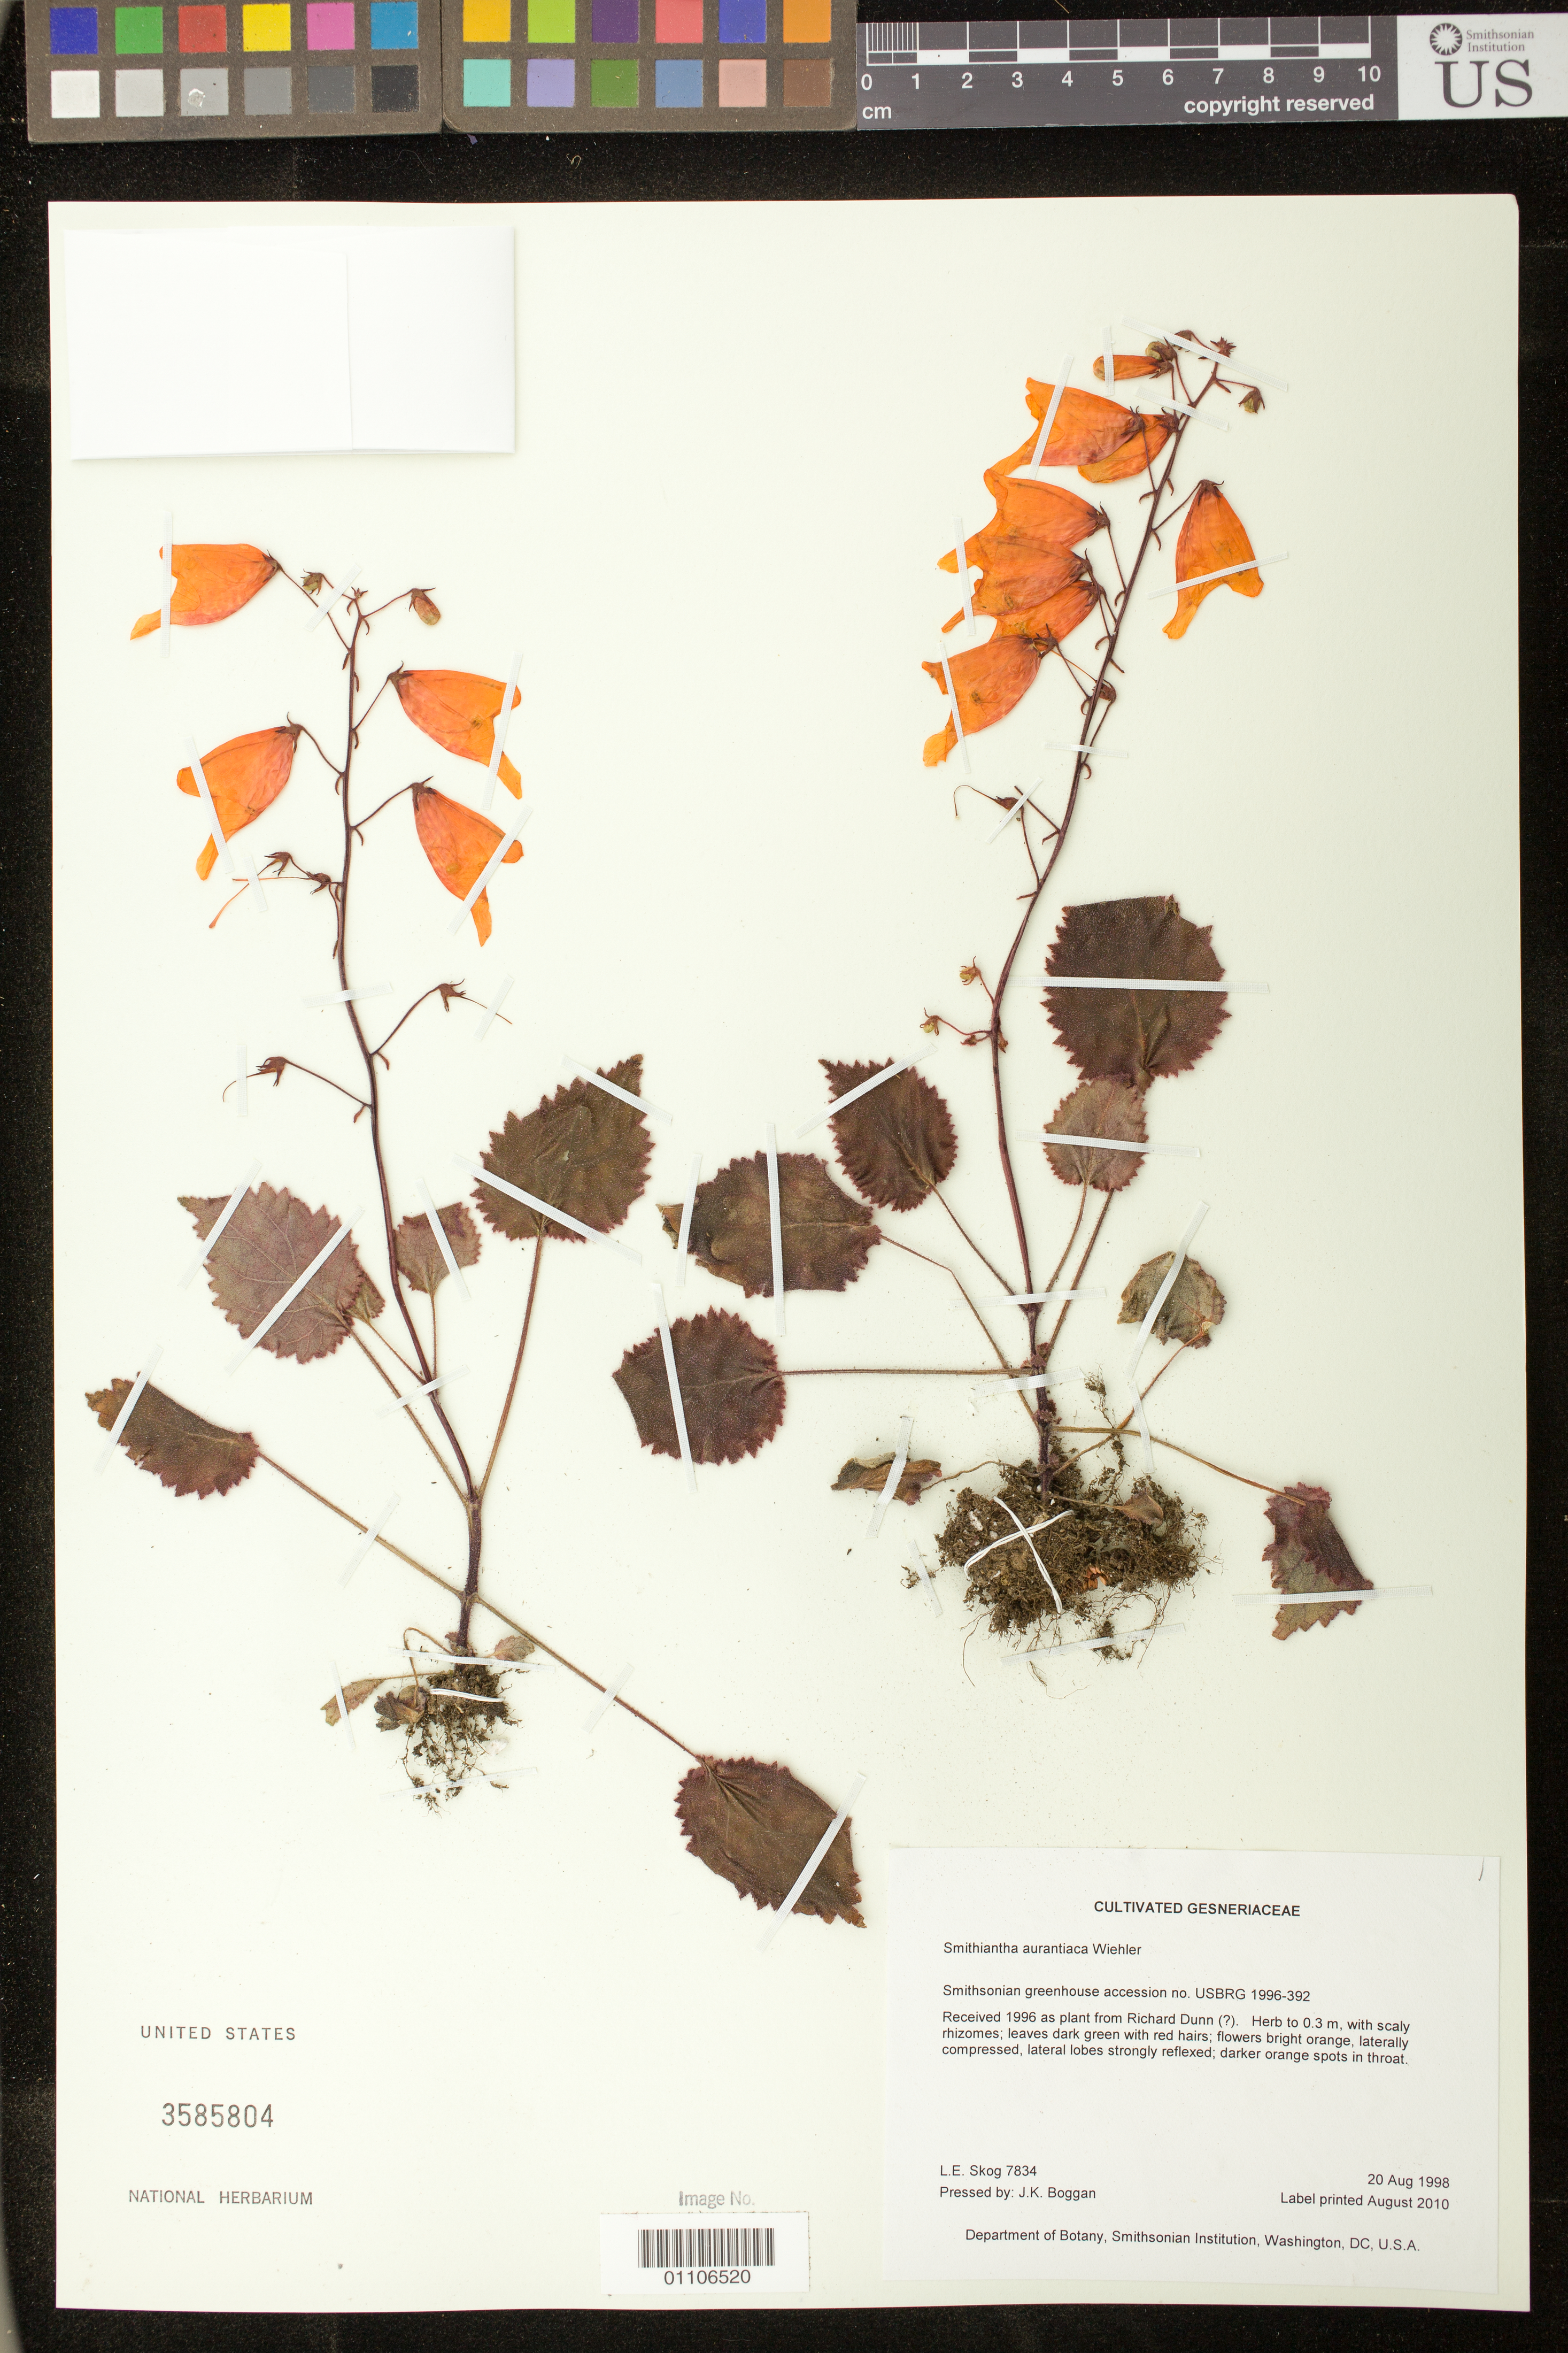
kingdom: Plantae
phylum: Tracheophyta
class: Magnoliopsida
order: Lamiales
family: Gesneriaceae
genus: Smithiantha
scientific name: Smithiantha aurantiaca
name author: Wiehler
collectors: L. E. Skog & J. K. Boggan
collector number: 7834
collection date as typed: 20 Aug 1998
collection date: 1998-08-20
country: United States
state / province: District of Columbia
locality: Department of Botany, Smithsonian Institution, Washington, DC, U.S.A.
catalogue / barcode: US 3585804